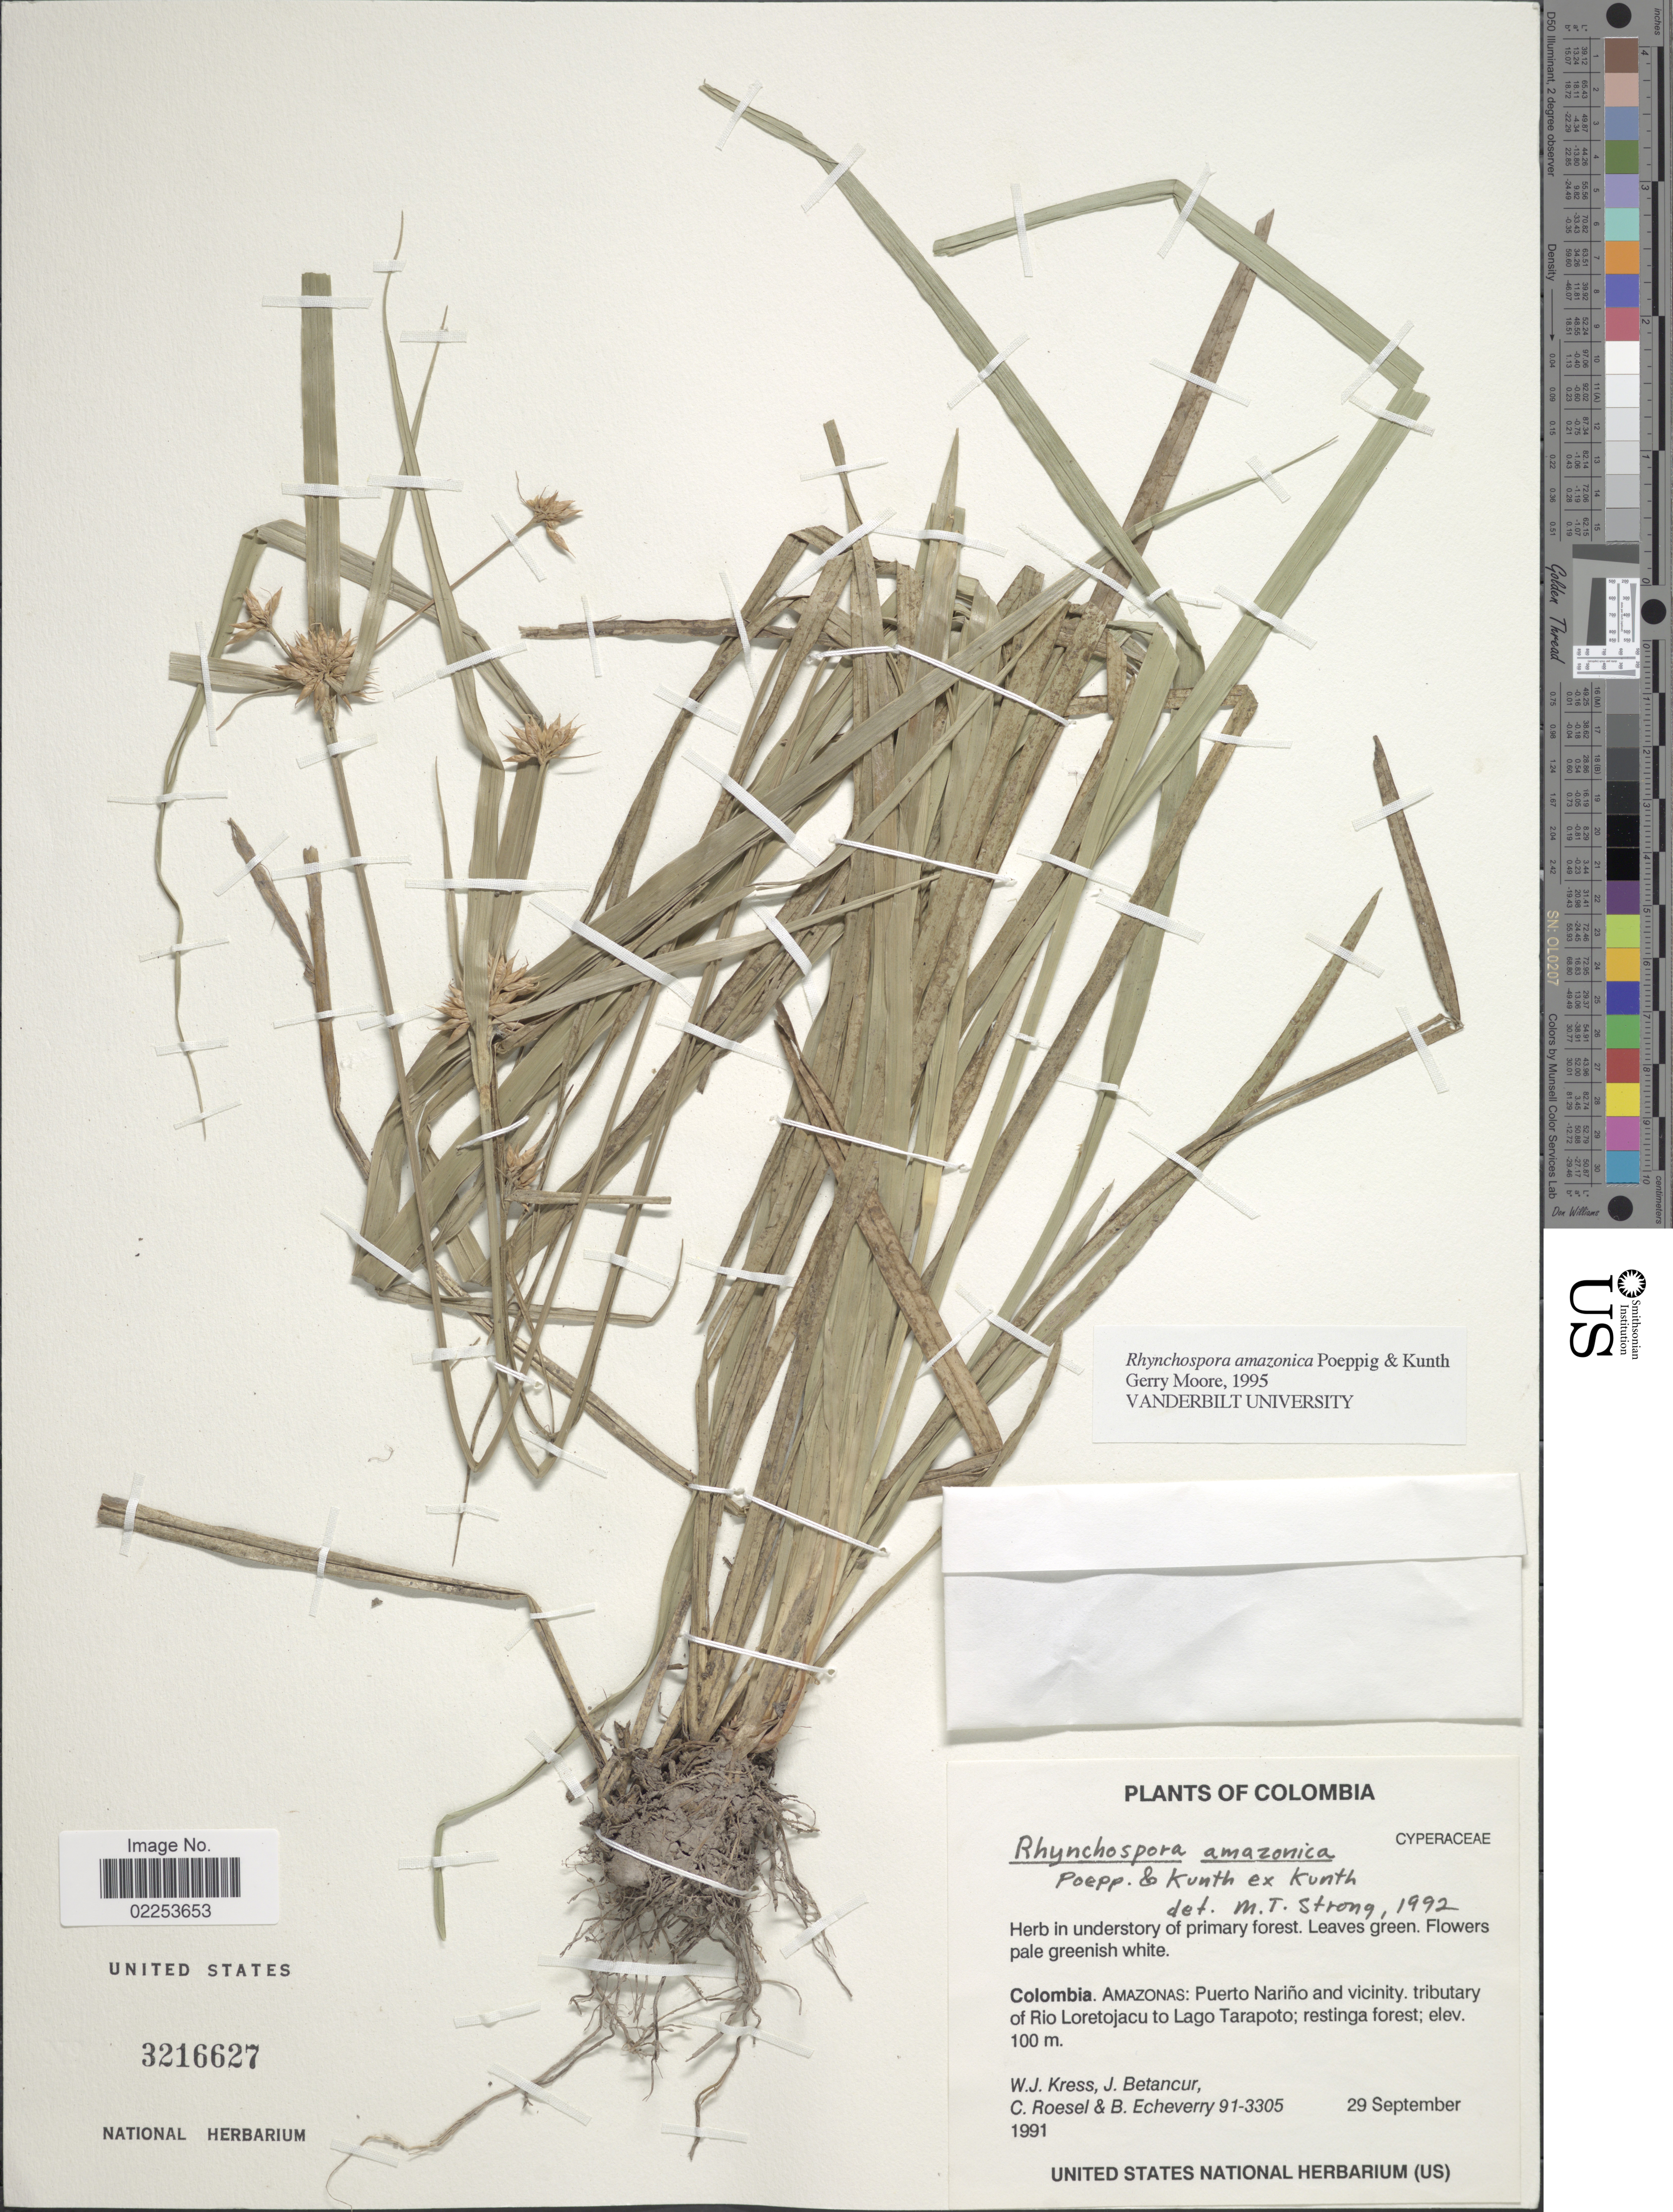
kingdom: Plantae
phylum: Tracheophyta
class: Liliopsida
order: Poales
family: Cyperaceae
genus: Rhynchospora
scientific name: Rhynchospora amazonica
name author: Poepp. & Kunth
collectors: W. J. Kress, J. Betancur, C. S. Roesel & B. Echeverry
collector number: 91-3305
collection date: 1991-09-29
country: Colombia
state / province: Amazônas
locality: Colombia: Amazonas: Puerto Narino and vicinity, tributary of Rio Loretojacu to Lago Tarapoto; Restinga forest.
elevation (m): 100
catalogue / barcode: US 3216627